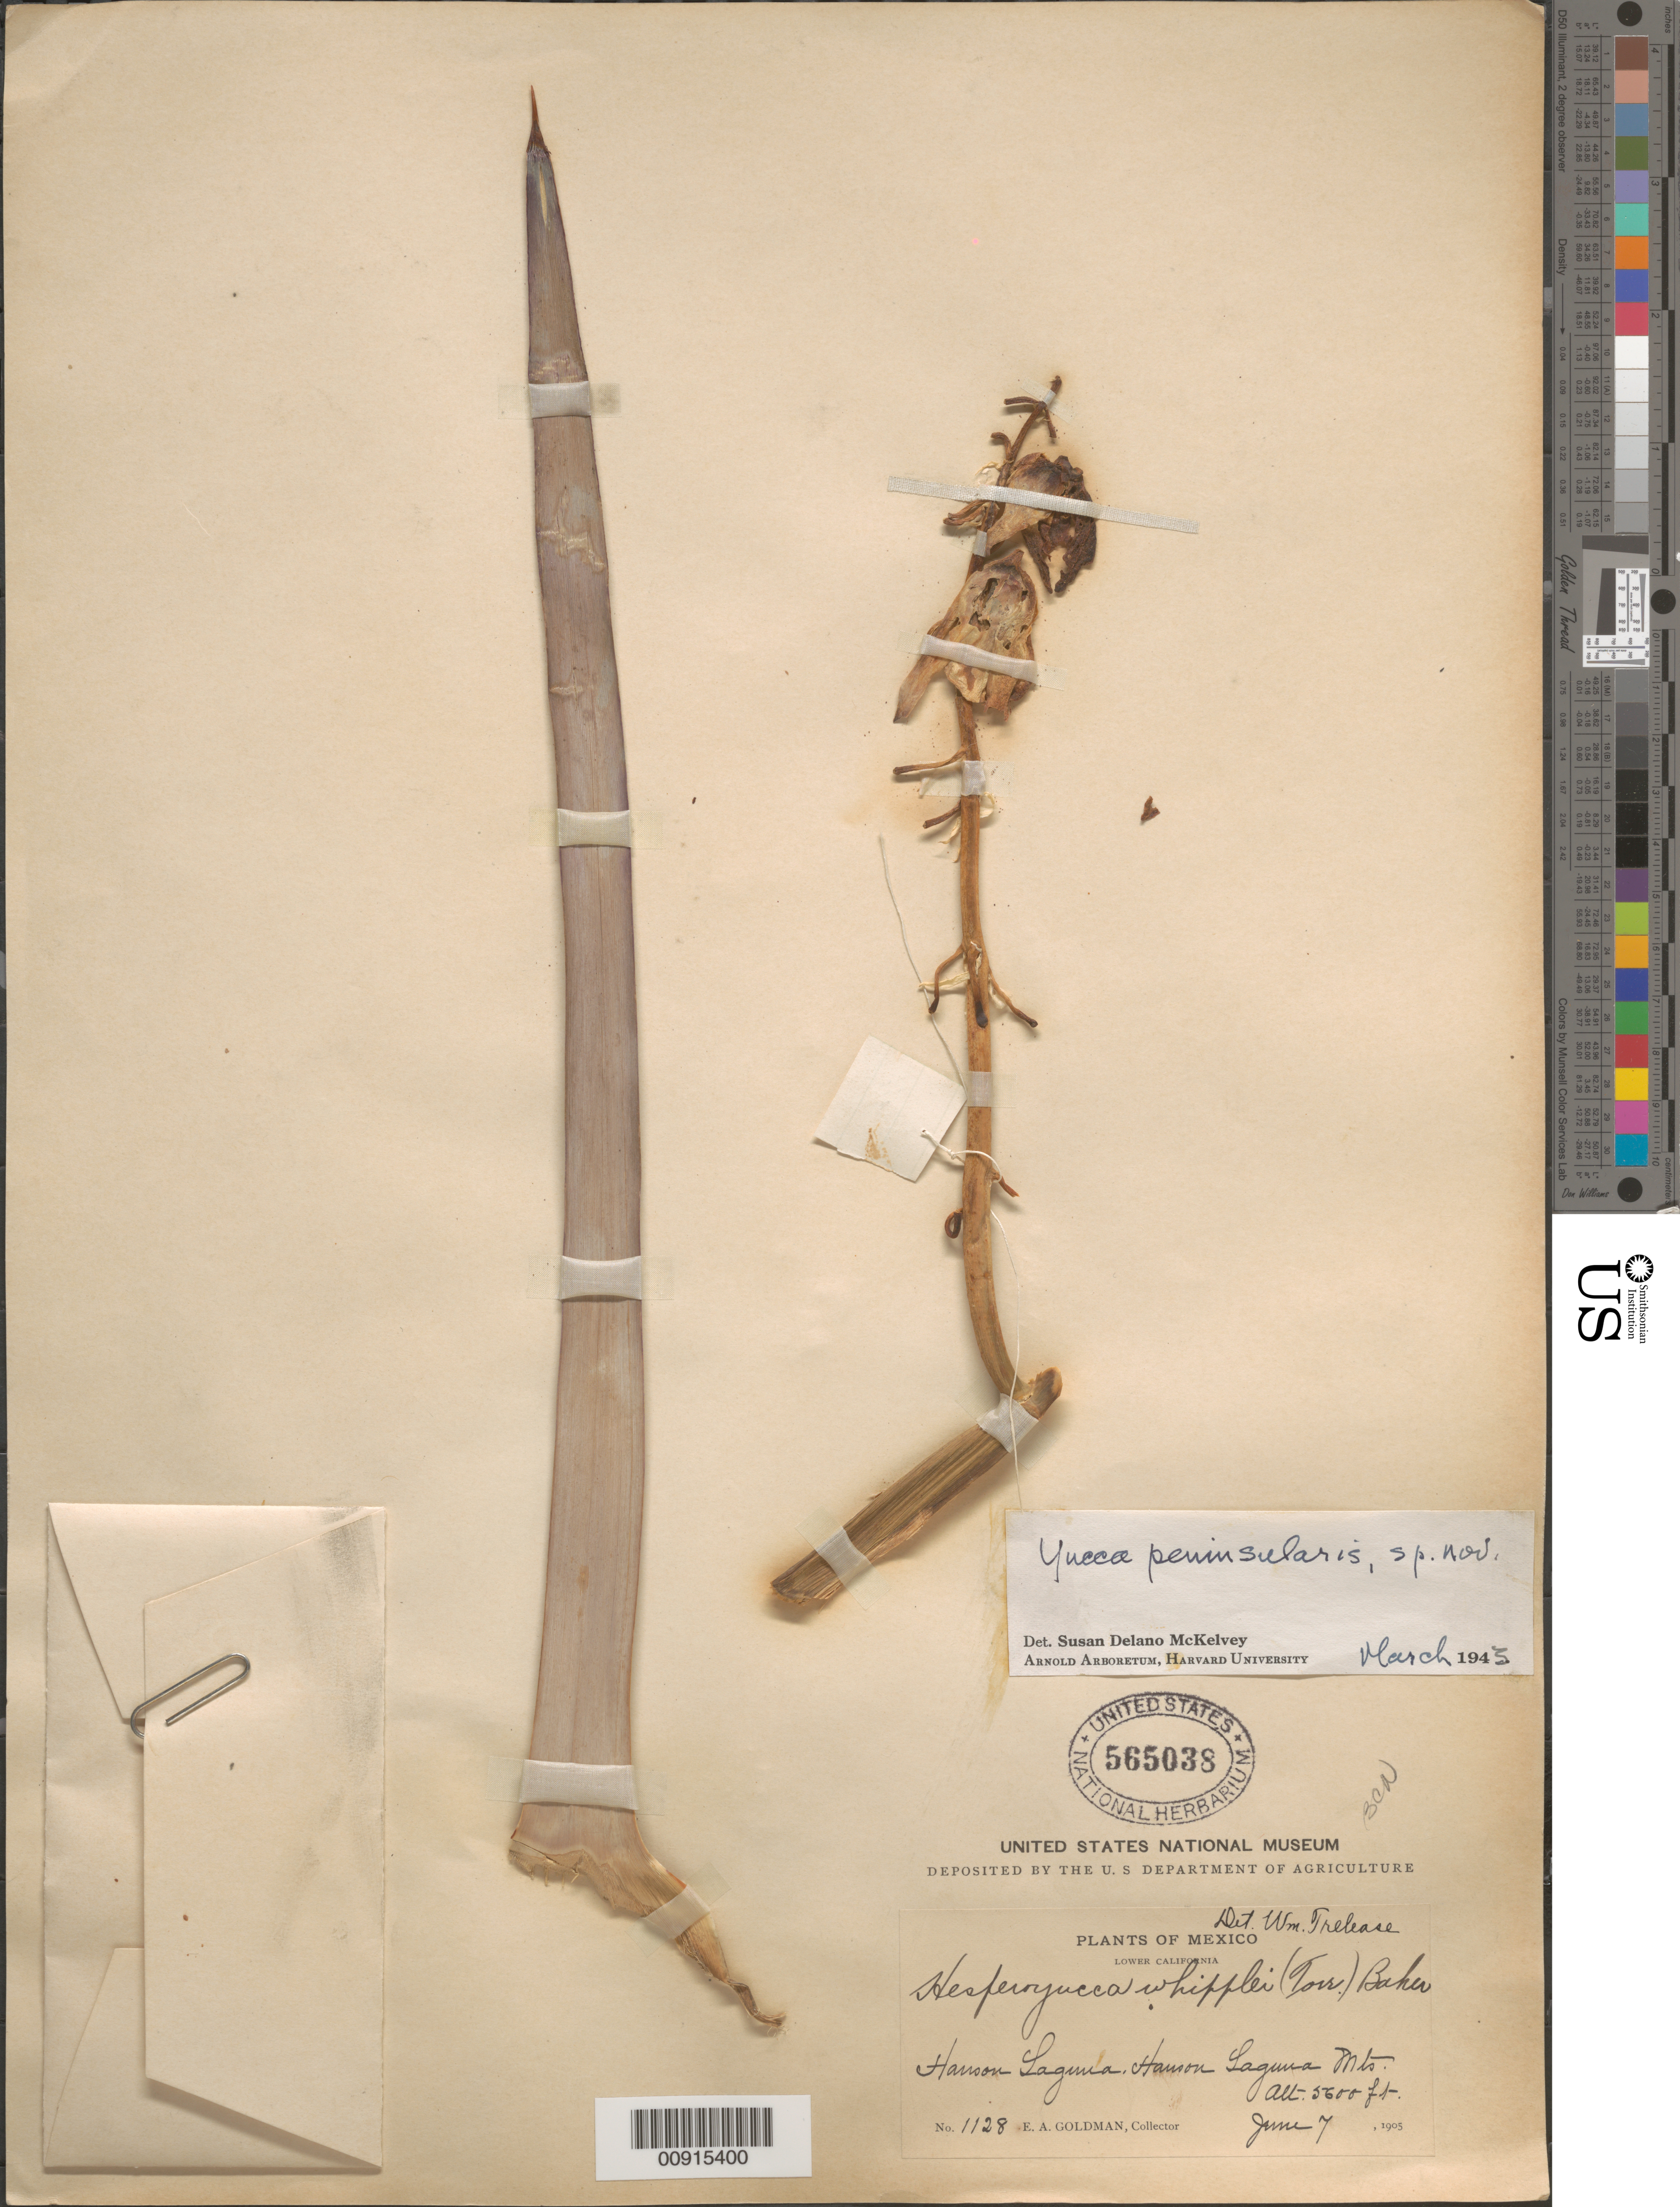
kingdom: Plantae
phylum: Tracheophyta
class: Liliopsida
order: Asparagales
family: Asparagaceae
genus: Yucca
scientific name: Yucca peninsularis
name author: McKelvey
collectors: E. A. Goldman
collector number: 1128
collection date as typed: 07 Jun 1905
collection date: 1905-06-07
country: Mexico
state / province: Baja California Norte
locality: Hanson Laguna, Hanson Laguna Mts. Lower California.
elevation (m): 1707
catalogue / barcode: US 565038